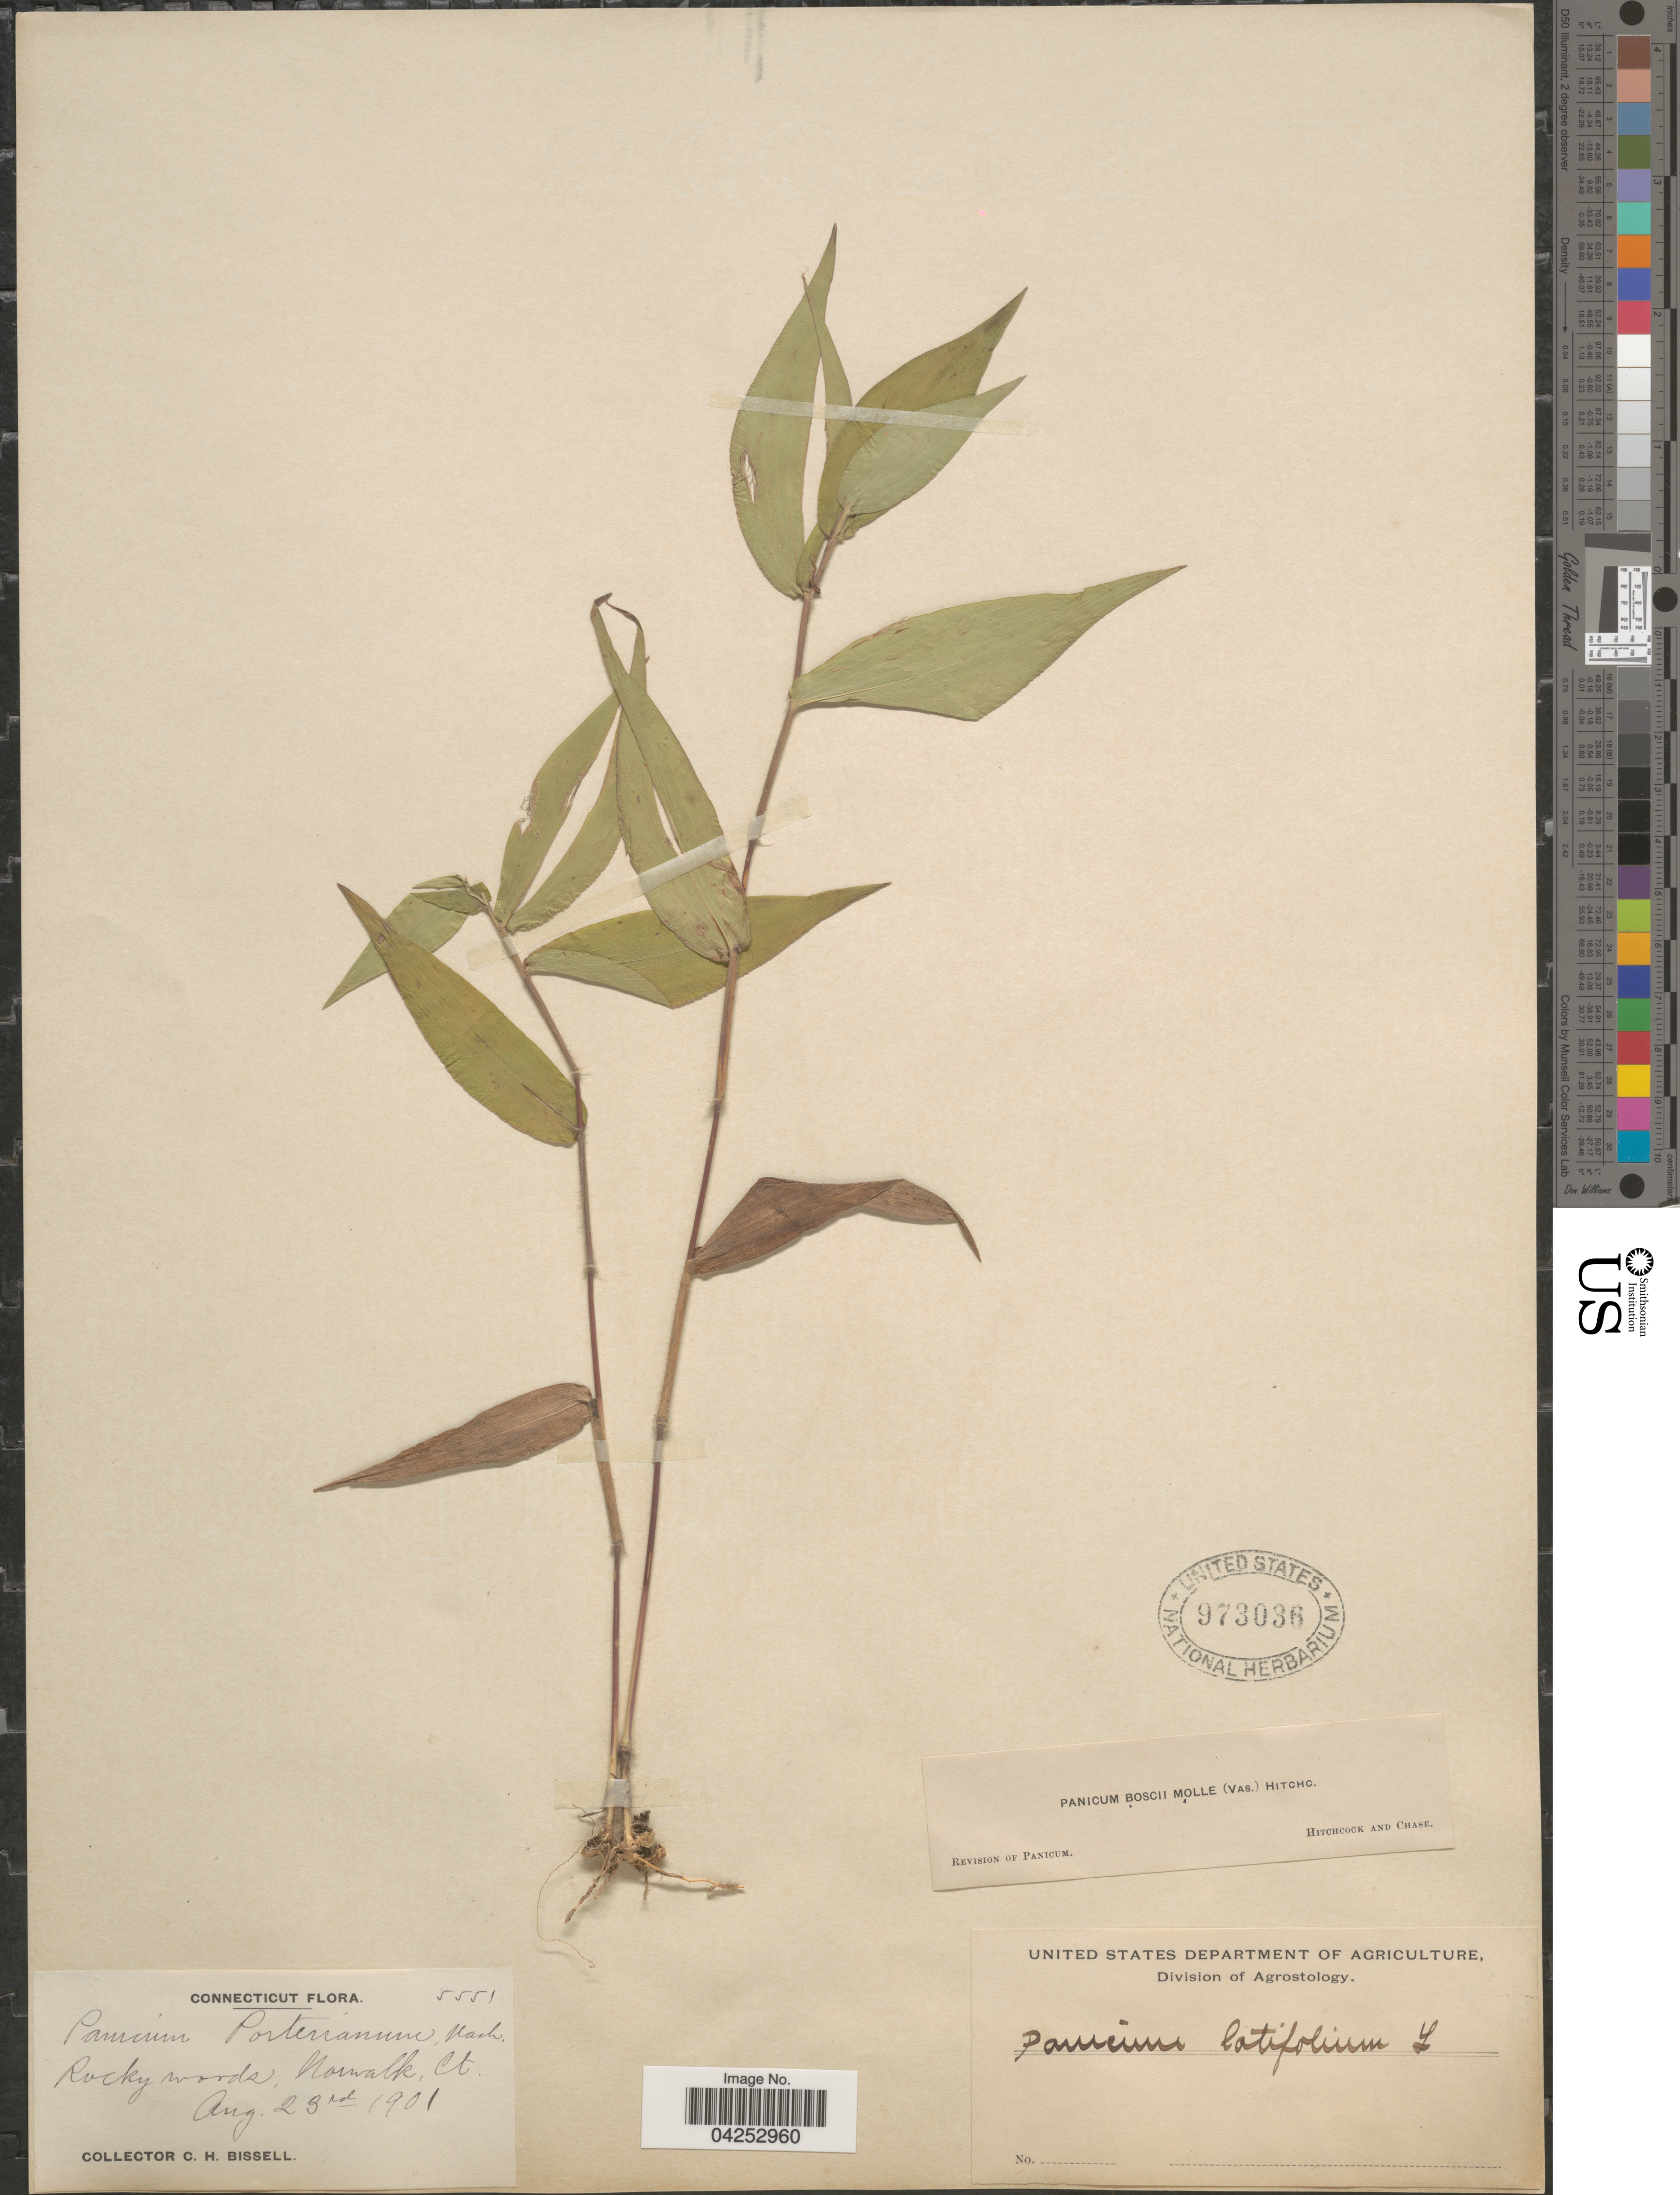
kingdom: Plantae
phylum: Tracheophyta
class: Liliopsida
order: Poales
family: Poaceae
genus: Dichanthelium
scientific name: Dichanthelium boscii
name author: (Poir.) Gould & C.A. Clark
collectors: C. Bissell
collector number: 5551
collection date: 1901-08-23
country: United States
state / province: Connecticut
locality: Rocky woods, Norwalk.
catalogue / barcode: US 973036